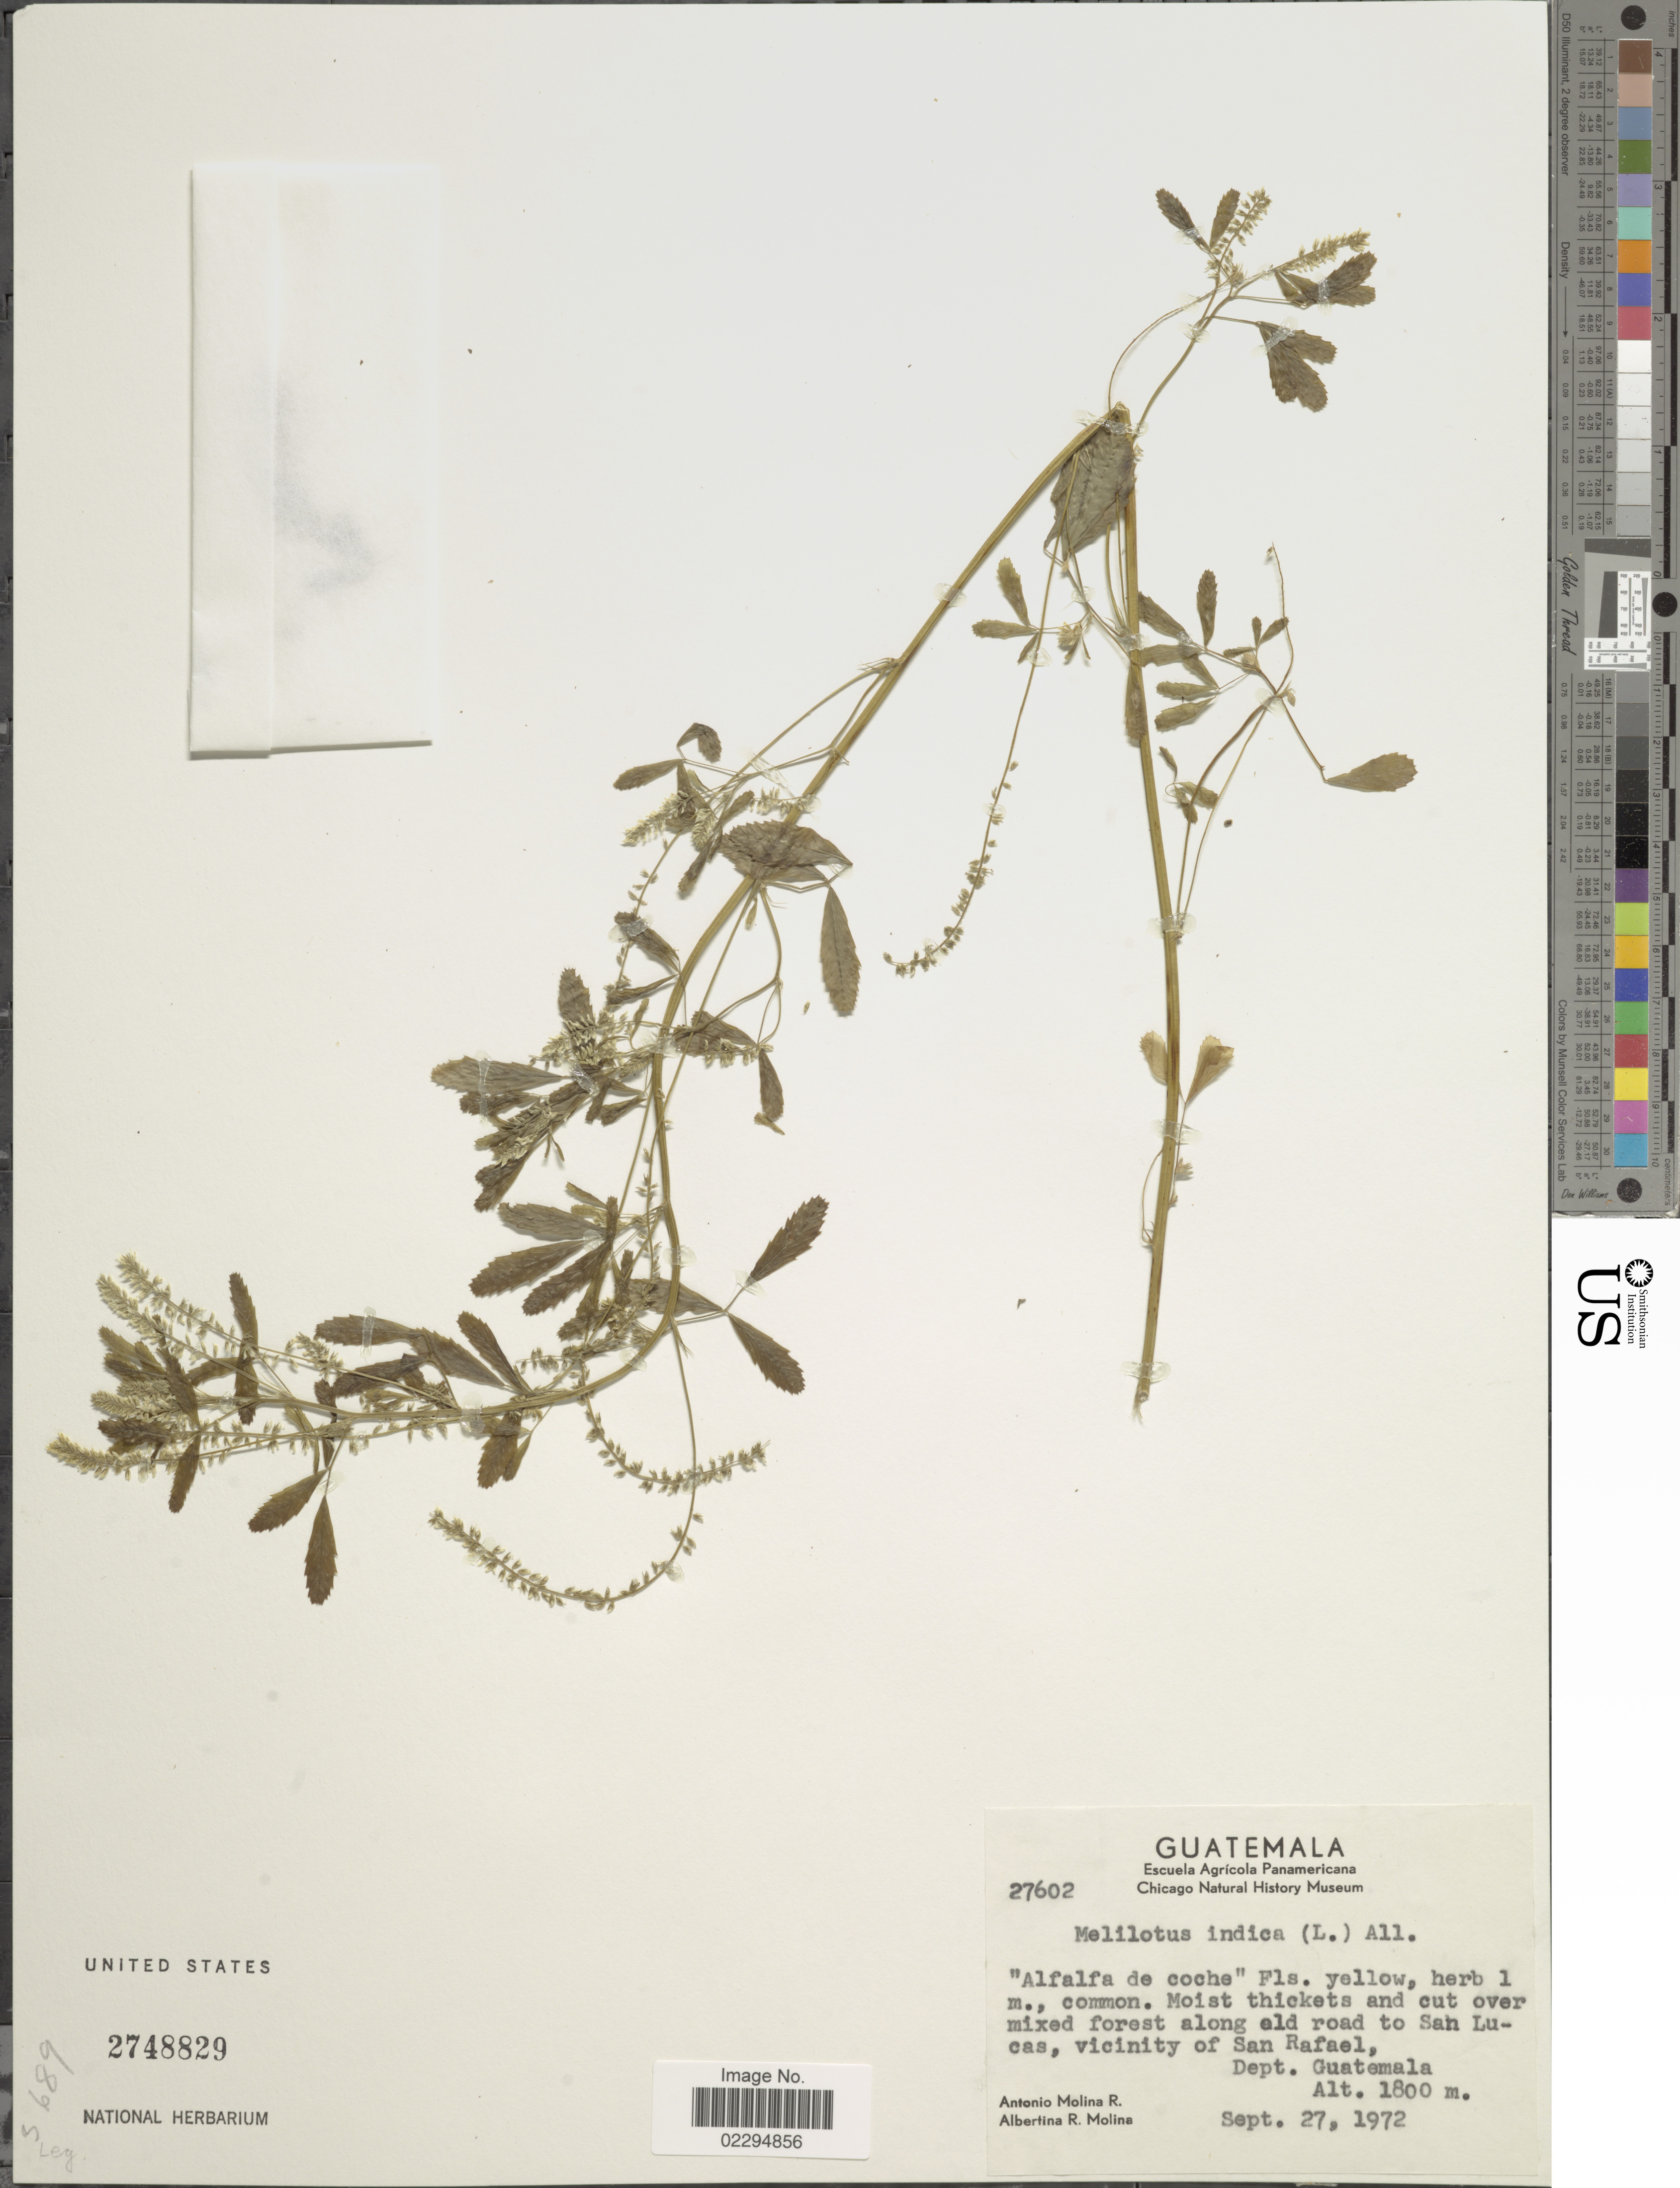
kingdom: Plantae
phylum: Tracheophyta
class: Magnoliopsida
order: Fabales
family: Fabaceae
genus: Melilotus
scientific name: Melilotus indicus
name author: (L.) All.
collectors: A. Molina R. & A. R. Molina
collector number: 27602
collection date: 1972-09-27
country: Guatemala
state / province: Guatemala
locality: Moist thickets and cut over mixed forest along ol road to San Lucas, vicinity of San rafael, Dep Guatemala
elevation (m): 1800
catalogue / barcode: US 2748829